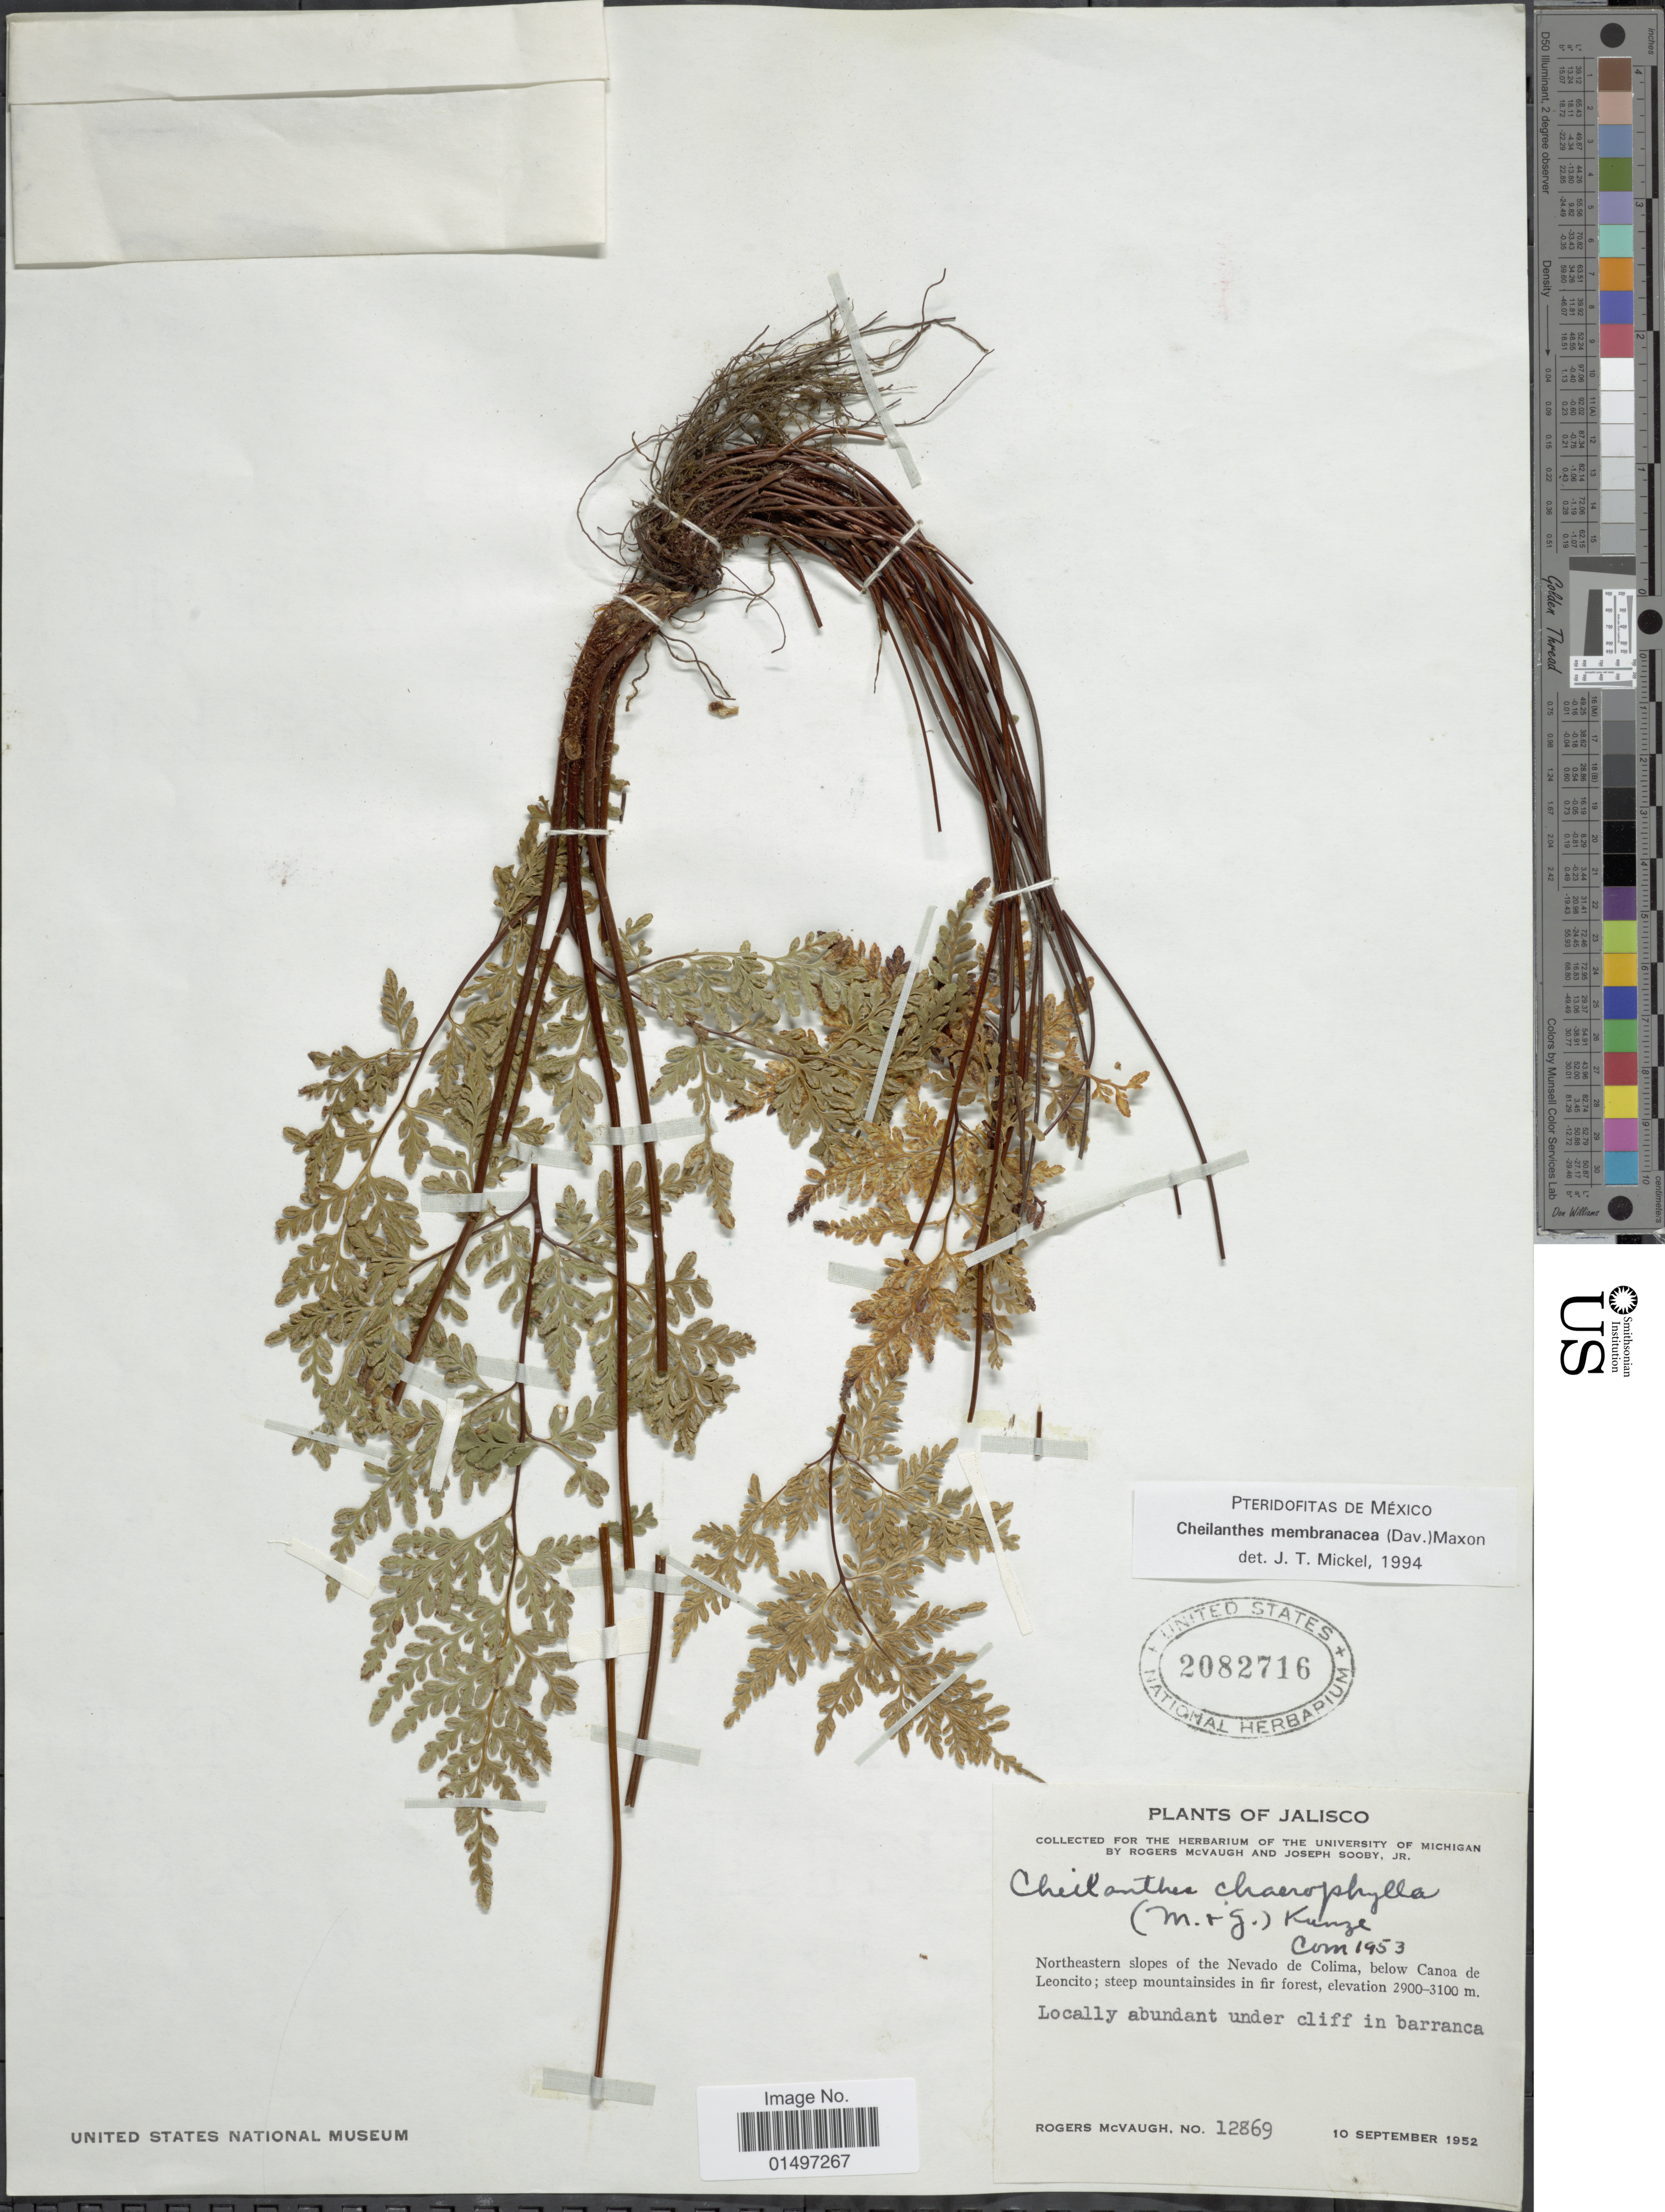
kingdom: Plantae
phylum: Tracheophyta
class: Polypodiopsida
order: Polypodiales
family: Pteridaceae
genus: Gaga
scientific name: Gaga membranacea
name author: (Davenp.) Fay W. Li & Windham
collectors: R. McVaugh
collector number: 12869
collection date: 1952-09-10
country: Mexico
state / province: Jalisco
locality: Northeastern slope of the Nevado de Colima, below Canoa de Leoncito.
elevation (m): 2900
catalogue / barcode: US 2082716